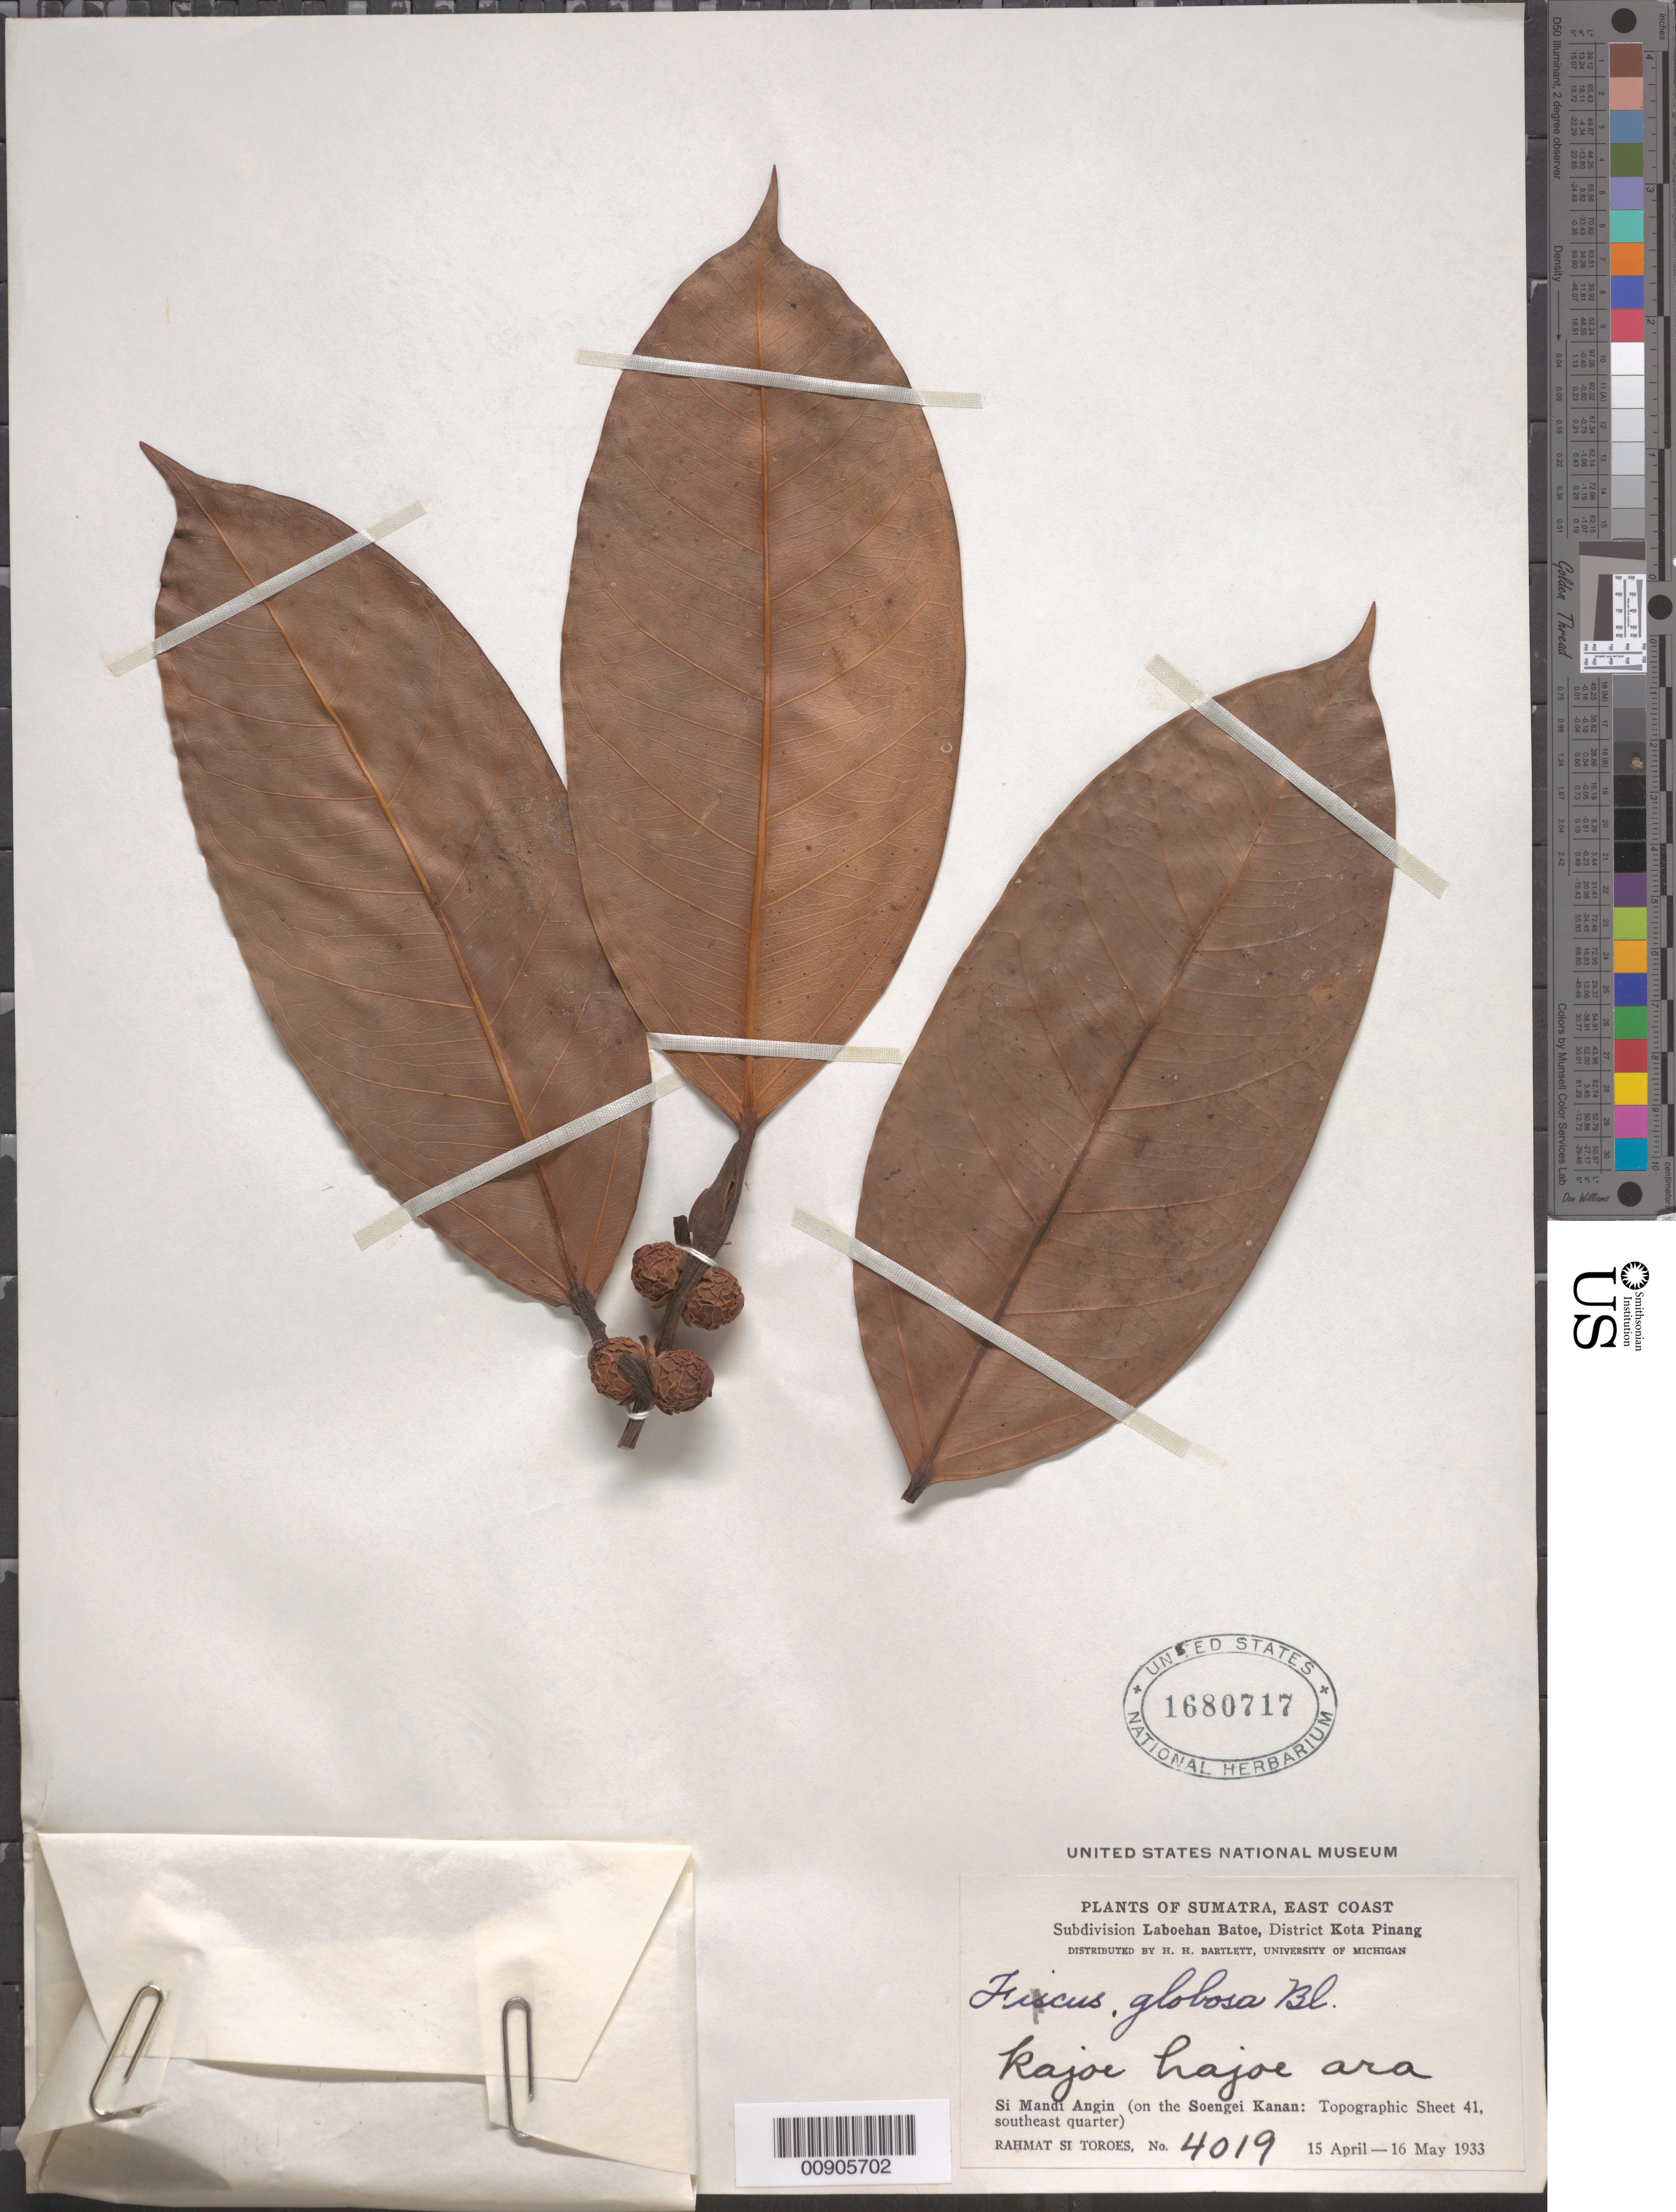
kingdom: Plantae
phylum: Tracheophyta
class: Magnoliopsida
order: Rosales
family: Moraceae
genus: Ficus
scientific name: Ficus globosa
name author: Blume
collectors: Rahmat Si Boeea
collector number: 4019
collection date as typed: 15 Apr 1933 to 16 May 1933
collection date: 1933-04-15/1933-05-16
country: Indonesia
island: Sumatra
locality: Subdivision Laboehan Batoe, district Kota Pinang, Si Mandi Angin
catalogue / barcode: US 1680717